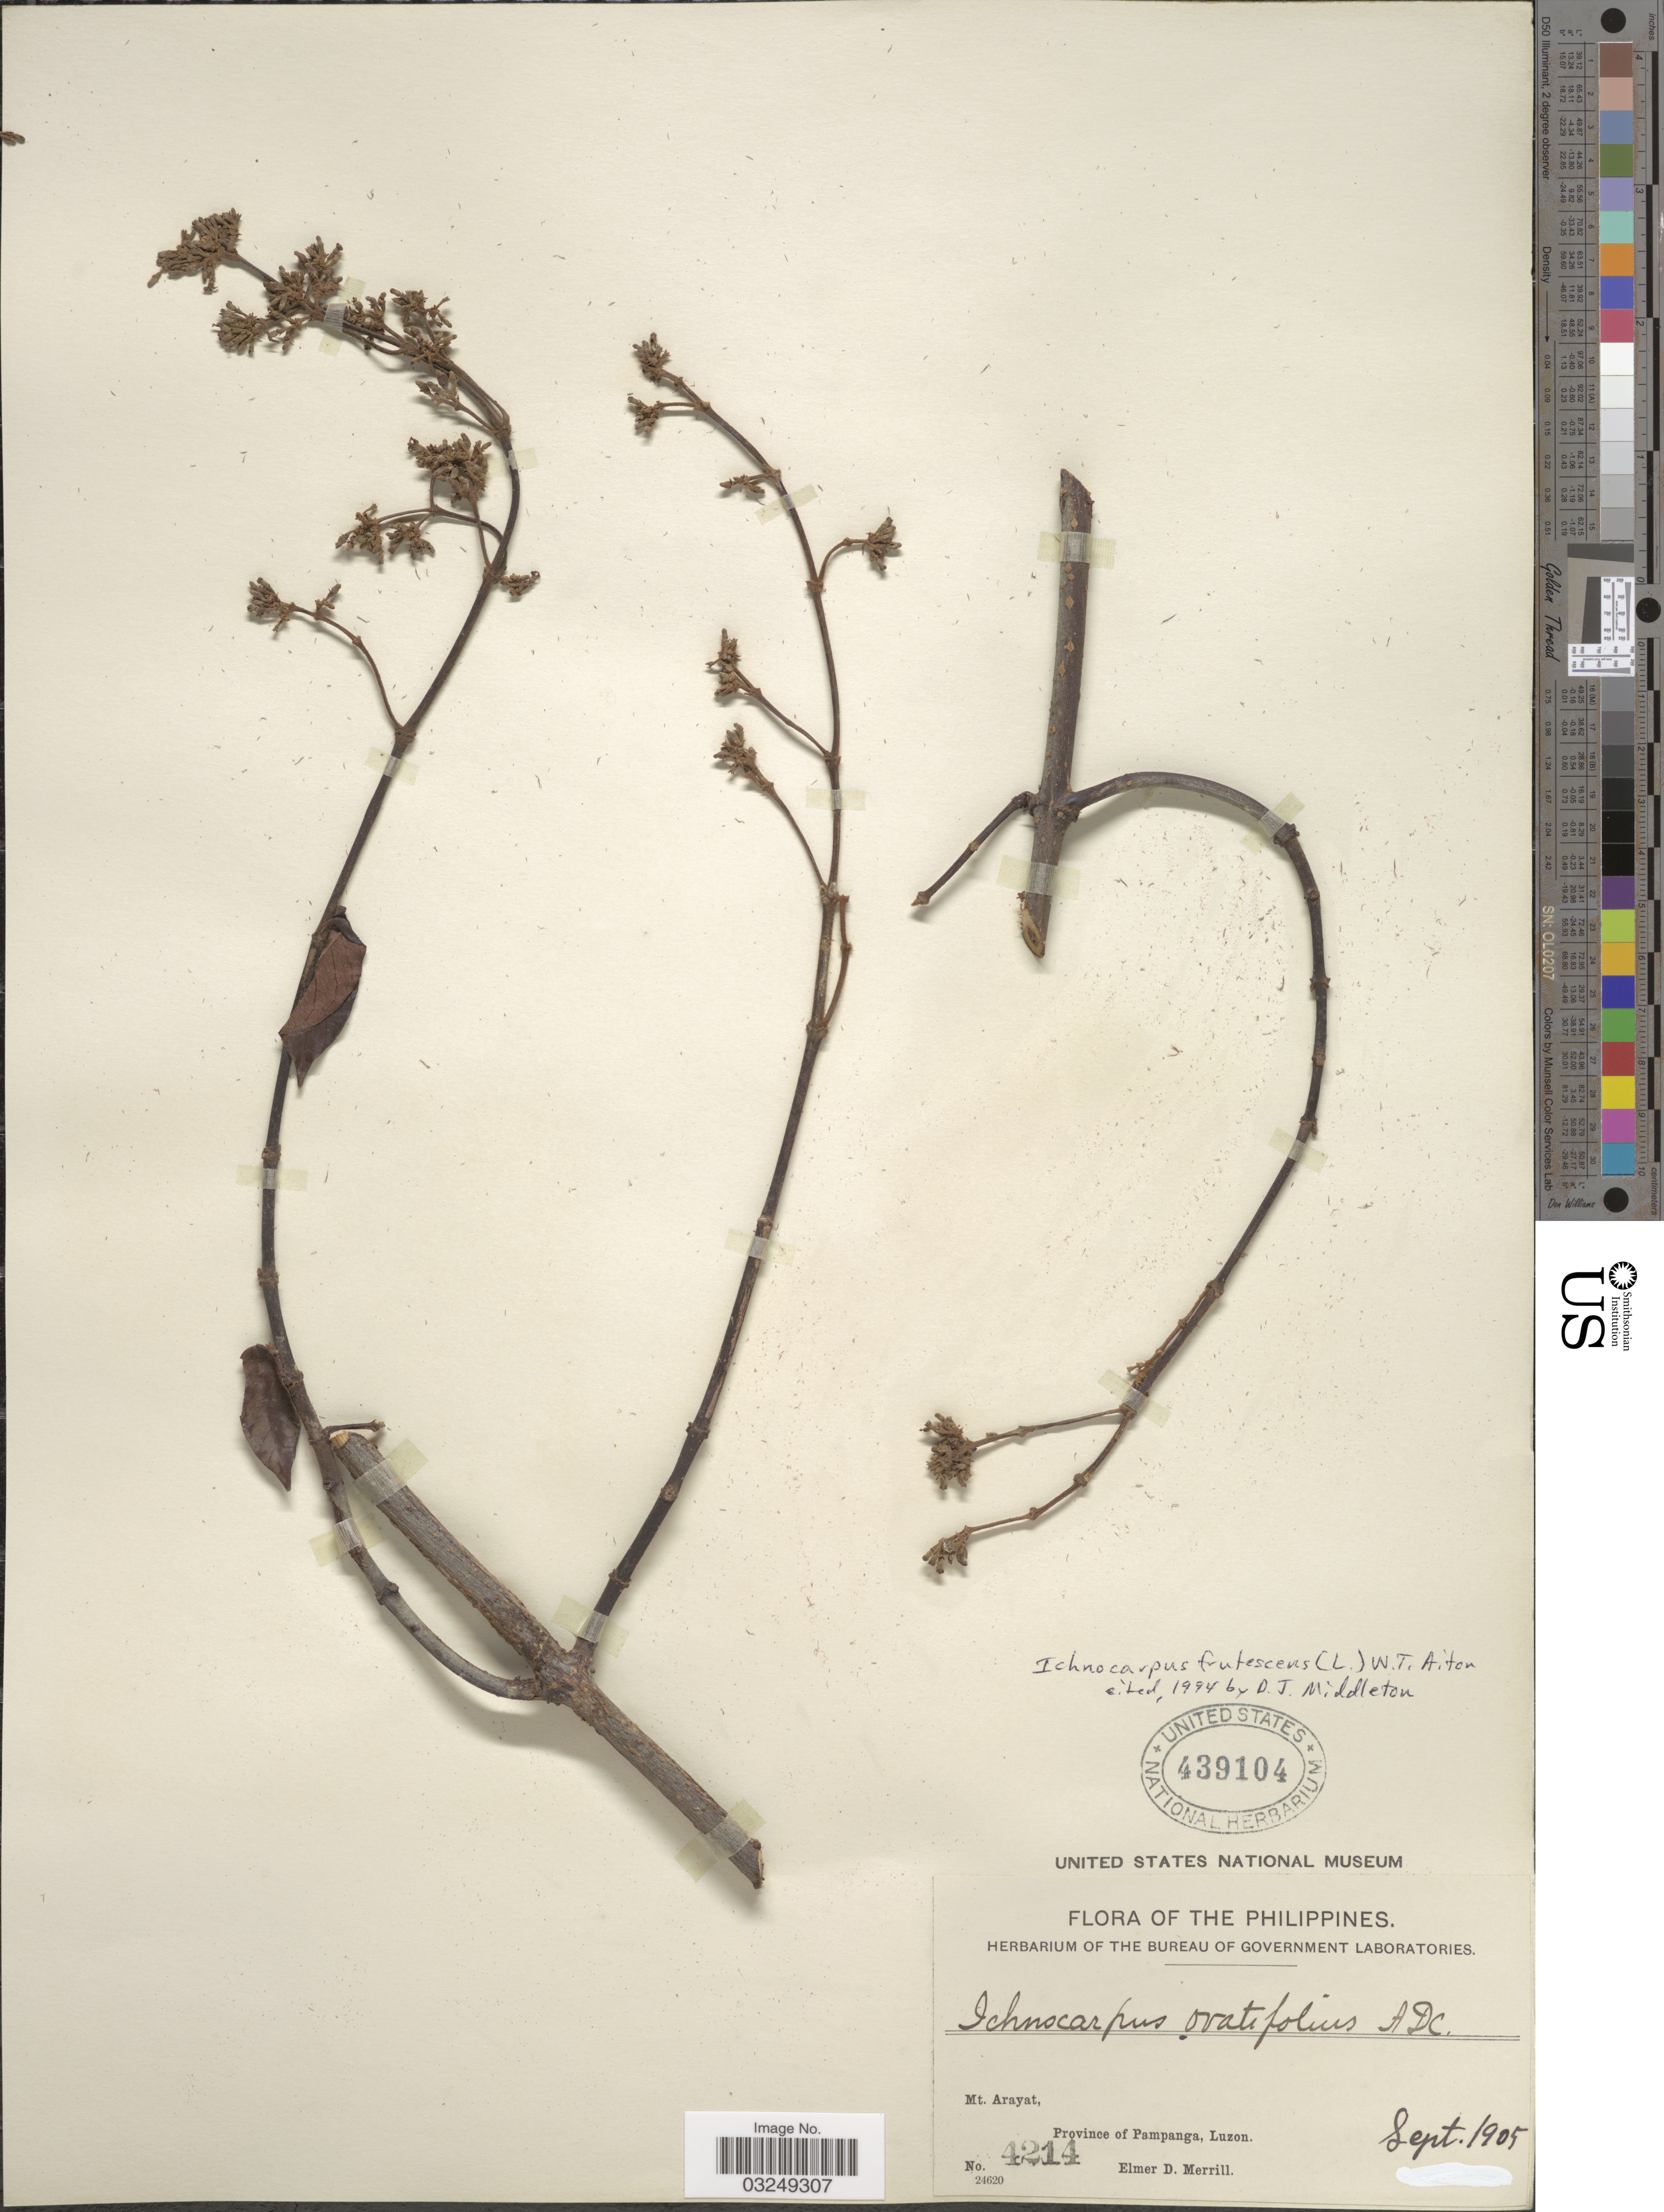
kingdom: Plantae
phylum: Tracheophyta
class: Magnoliopsida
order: Gentianales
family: Apocynaceae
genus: Ichnocarpus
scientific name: Ichnocarpus frutescens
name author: (L.) W.T. Aiton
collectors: E. D. Merrill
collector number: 4214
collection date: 1905-09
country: Philippines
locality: Mt. Arayat, Province of Pampanga, Luzon.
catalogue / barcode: US 439104